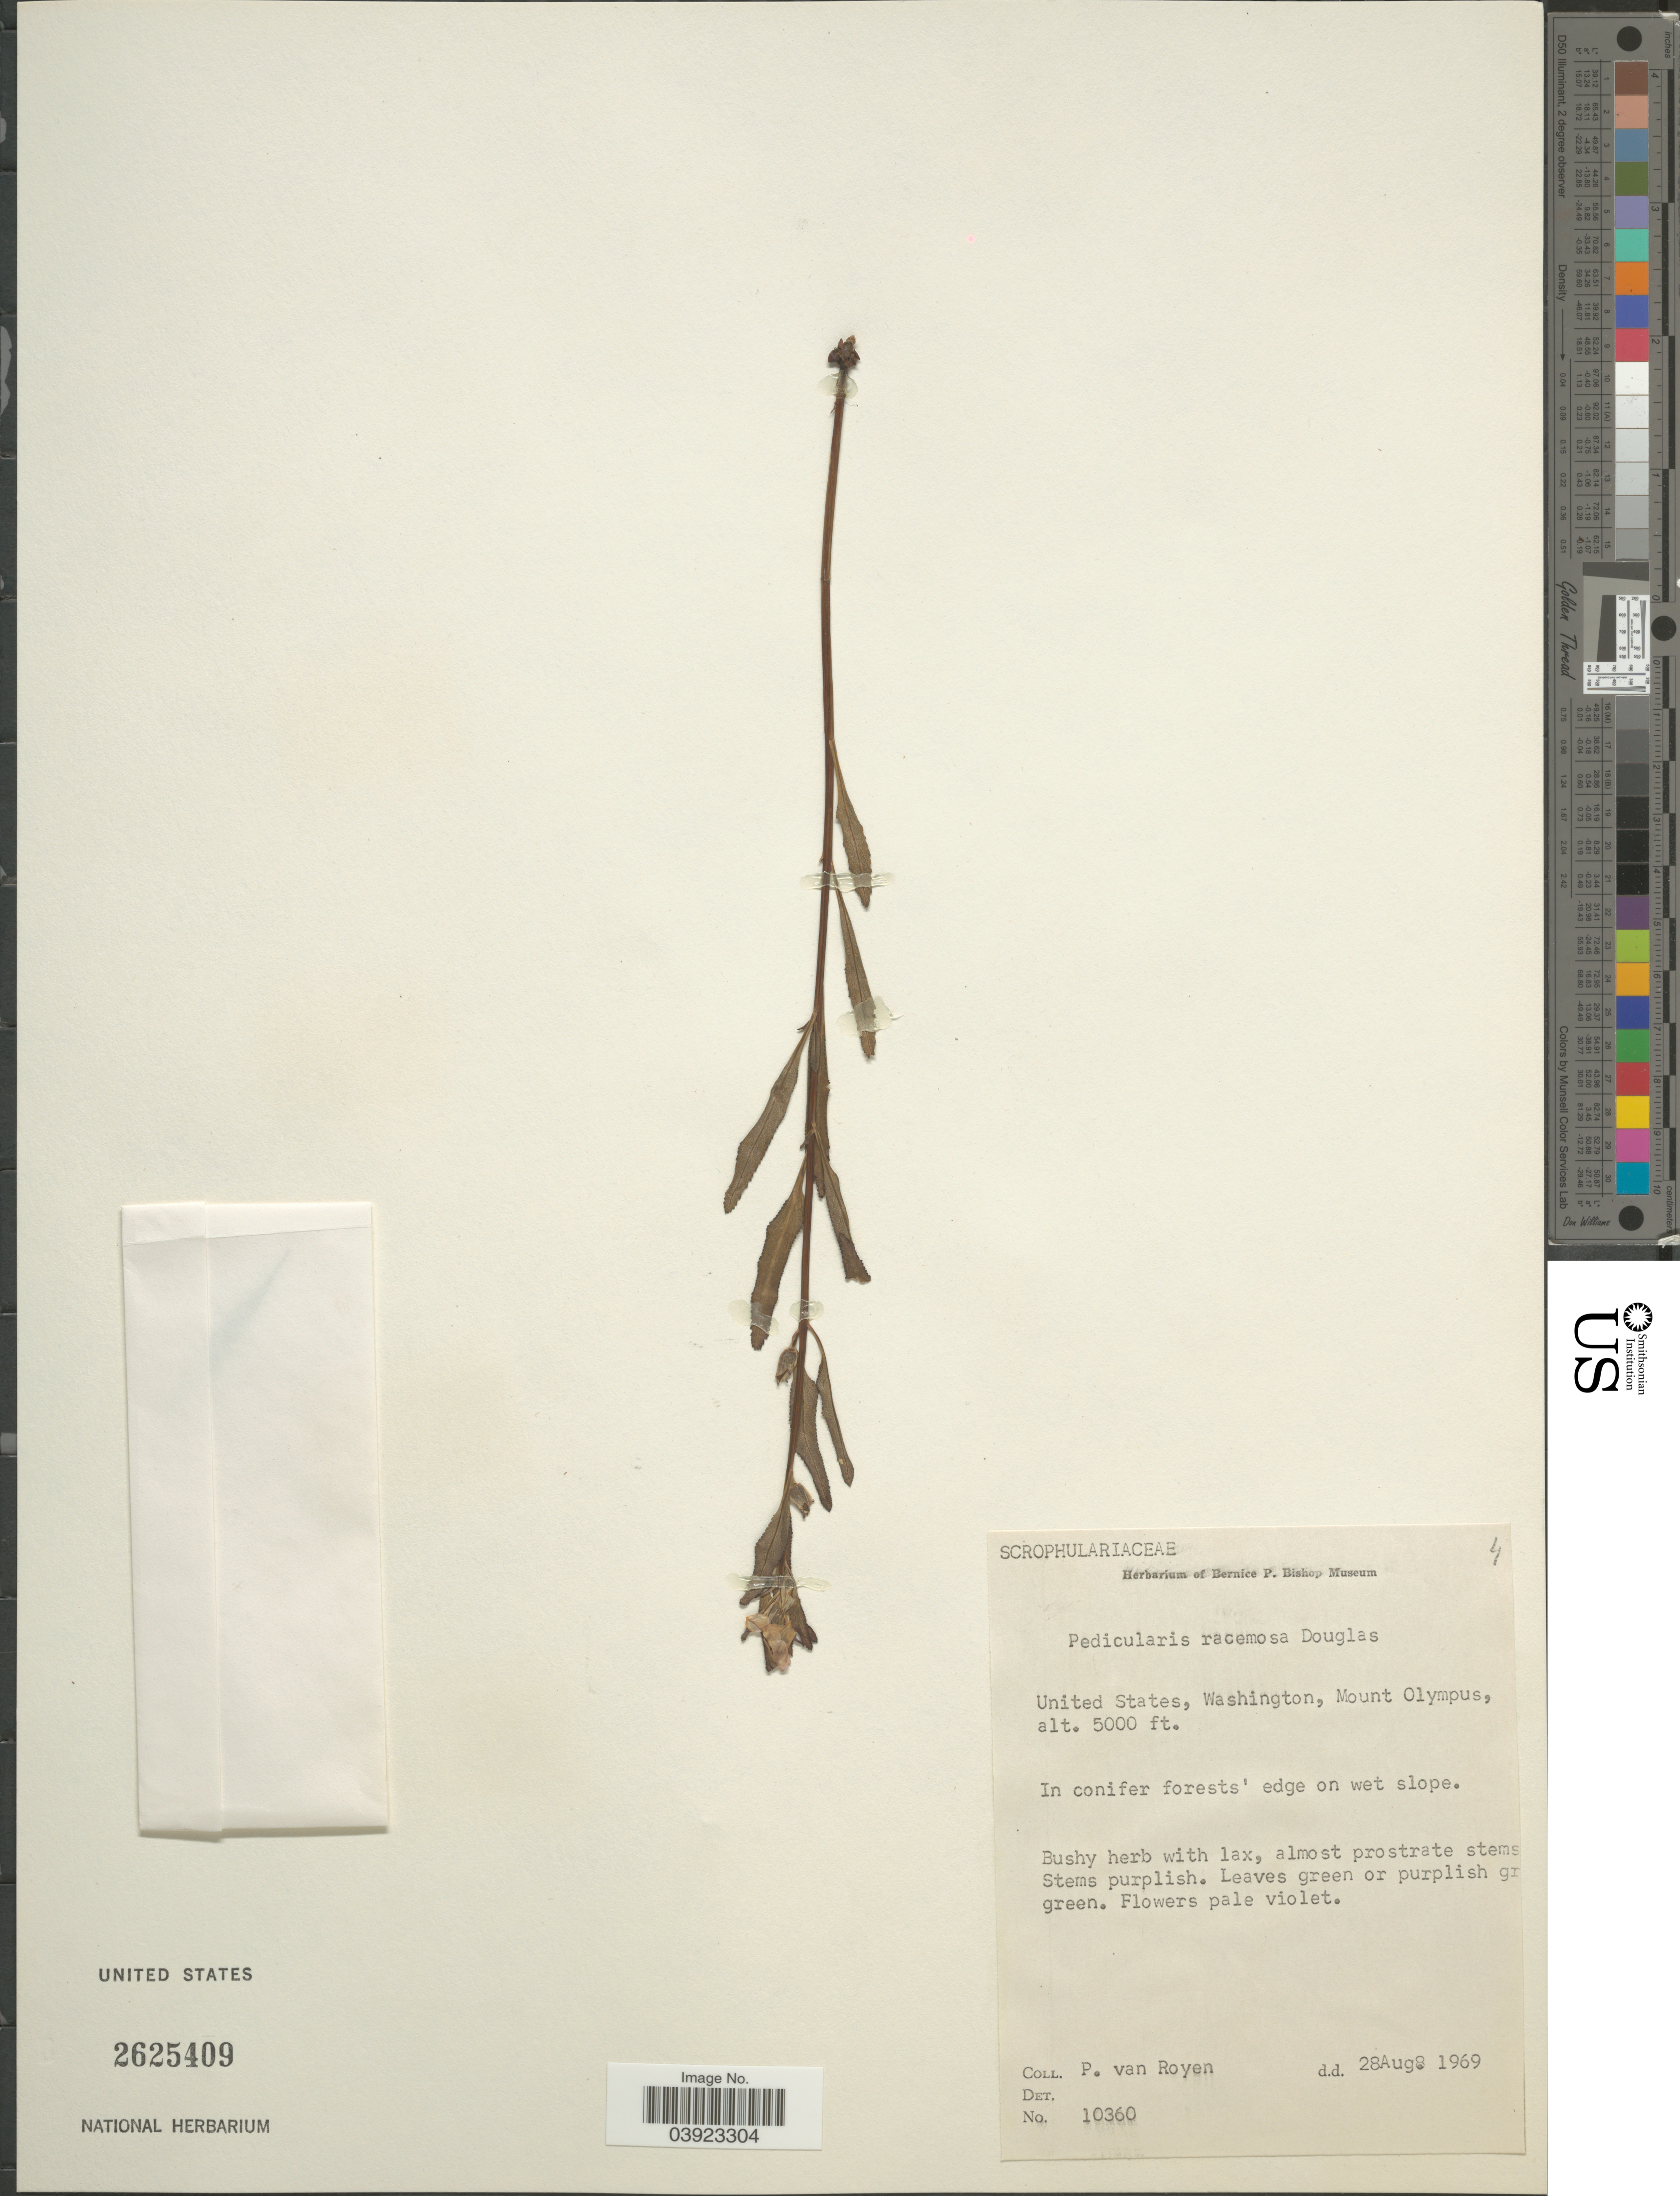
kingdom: Plantae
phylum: Tracheophyta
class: Magnoliopsida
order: Lamiales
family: Orobanchaceae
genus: Pedicularis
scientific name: Pedicularis racemosa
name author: Douglas ex Benth.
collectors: P. van Royen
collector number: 10360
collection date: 1969-08-28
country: United States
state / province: Washington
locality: Mount Olympus.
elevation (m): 1524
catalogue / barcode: US 2625409